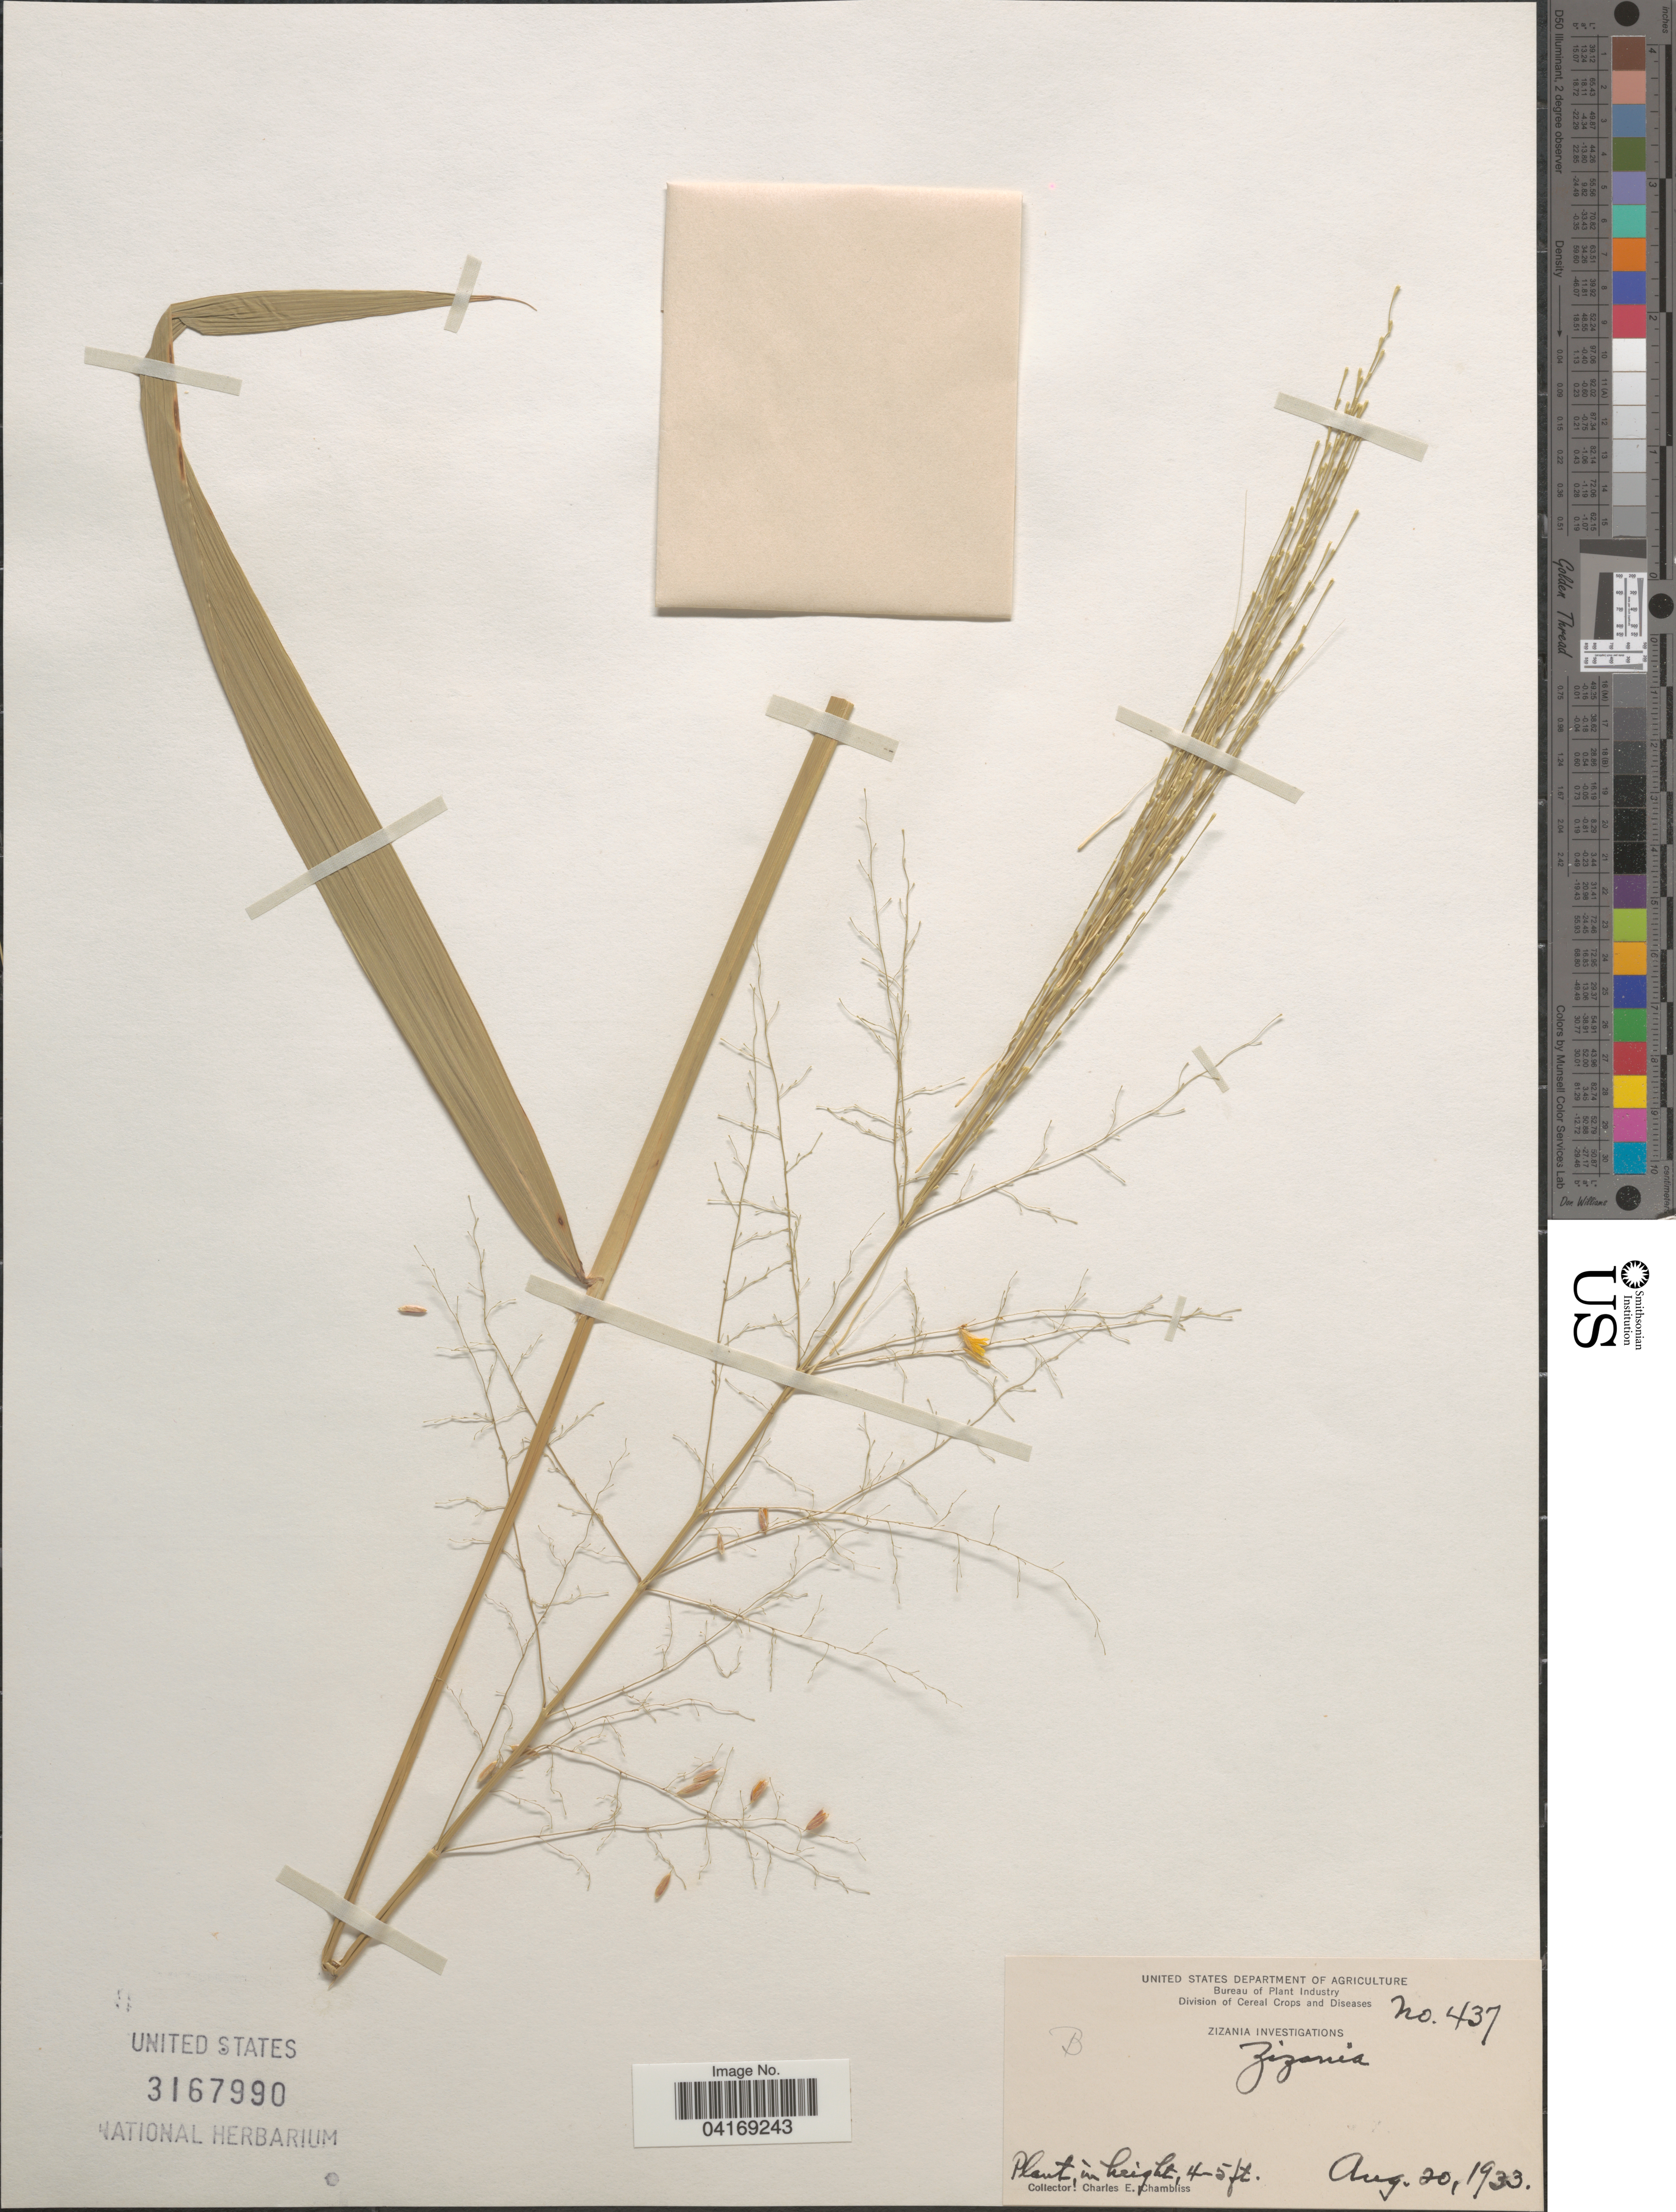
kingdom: Plantae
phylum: Tracheophyta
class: Liliopsida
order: Poales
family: Poaceae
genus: Zizania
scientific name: Zizania sp.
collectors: C. Chambliss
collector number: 437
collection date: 1933-08-20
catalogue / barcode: US 3167990